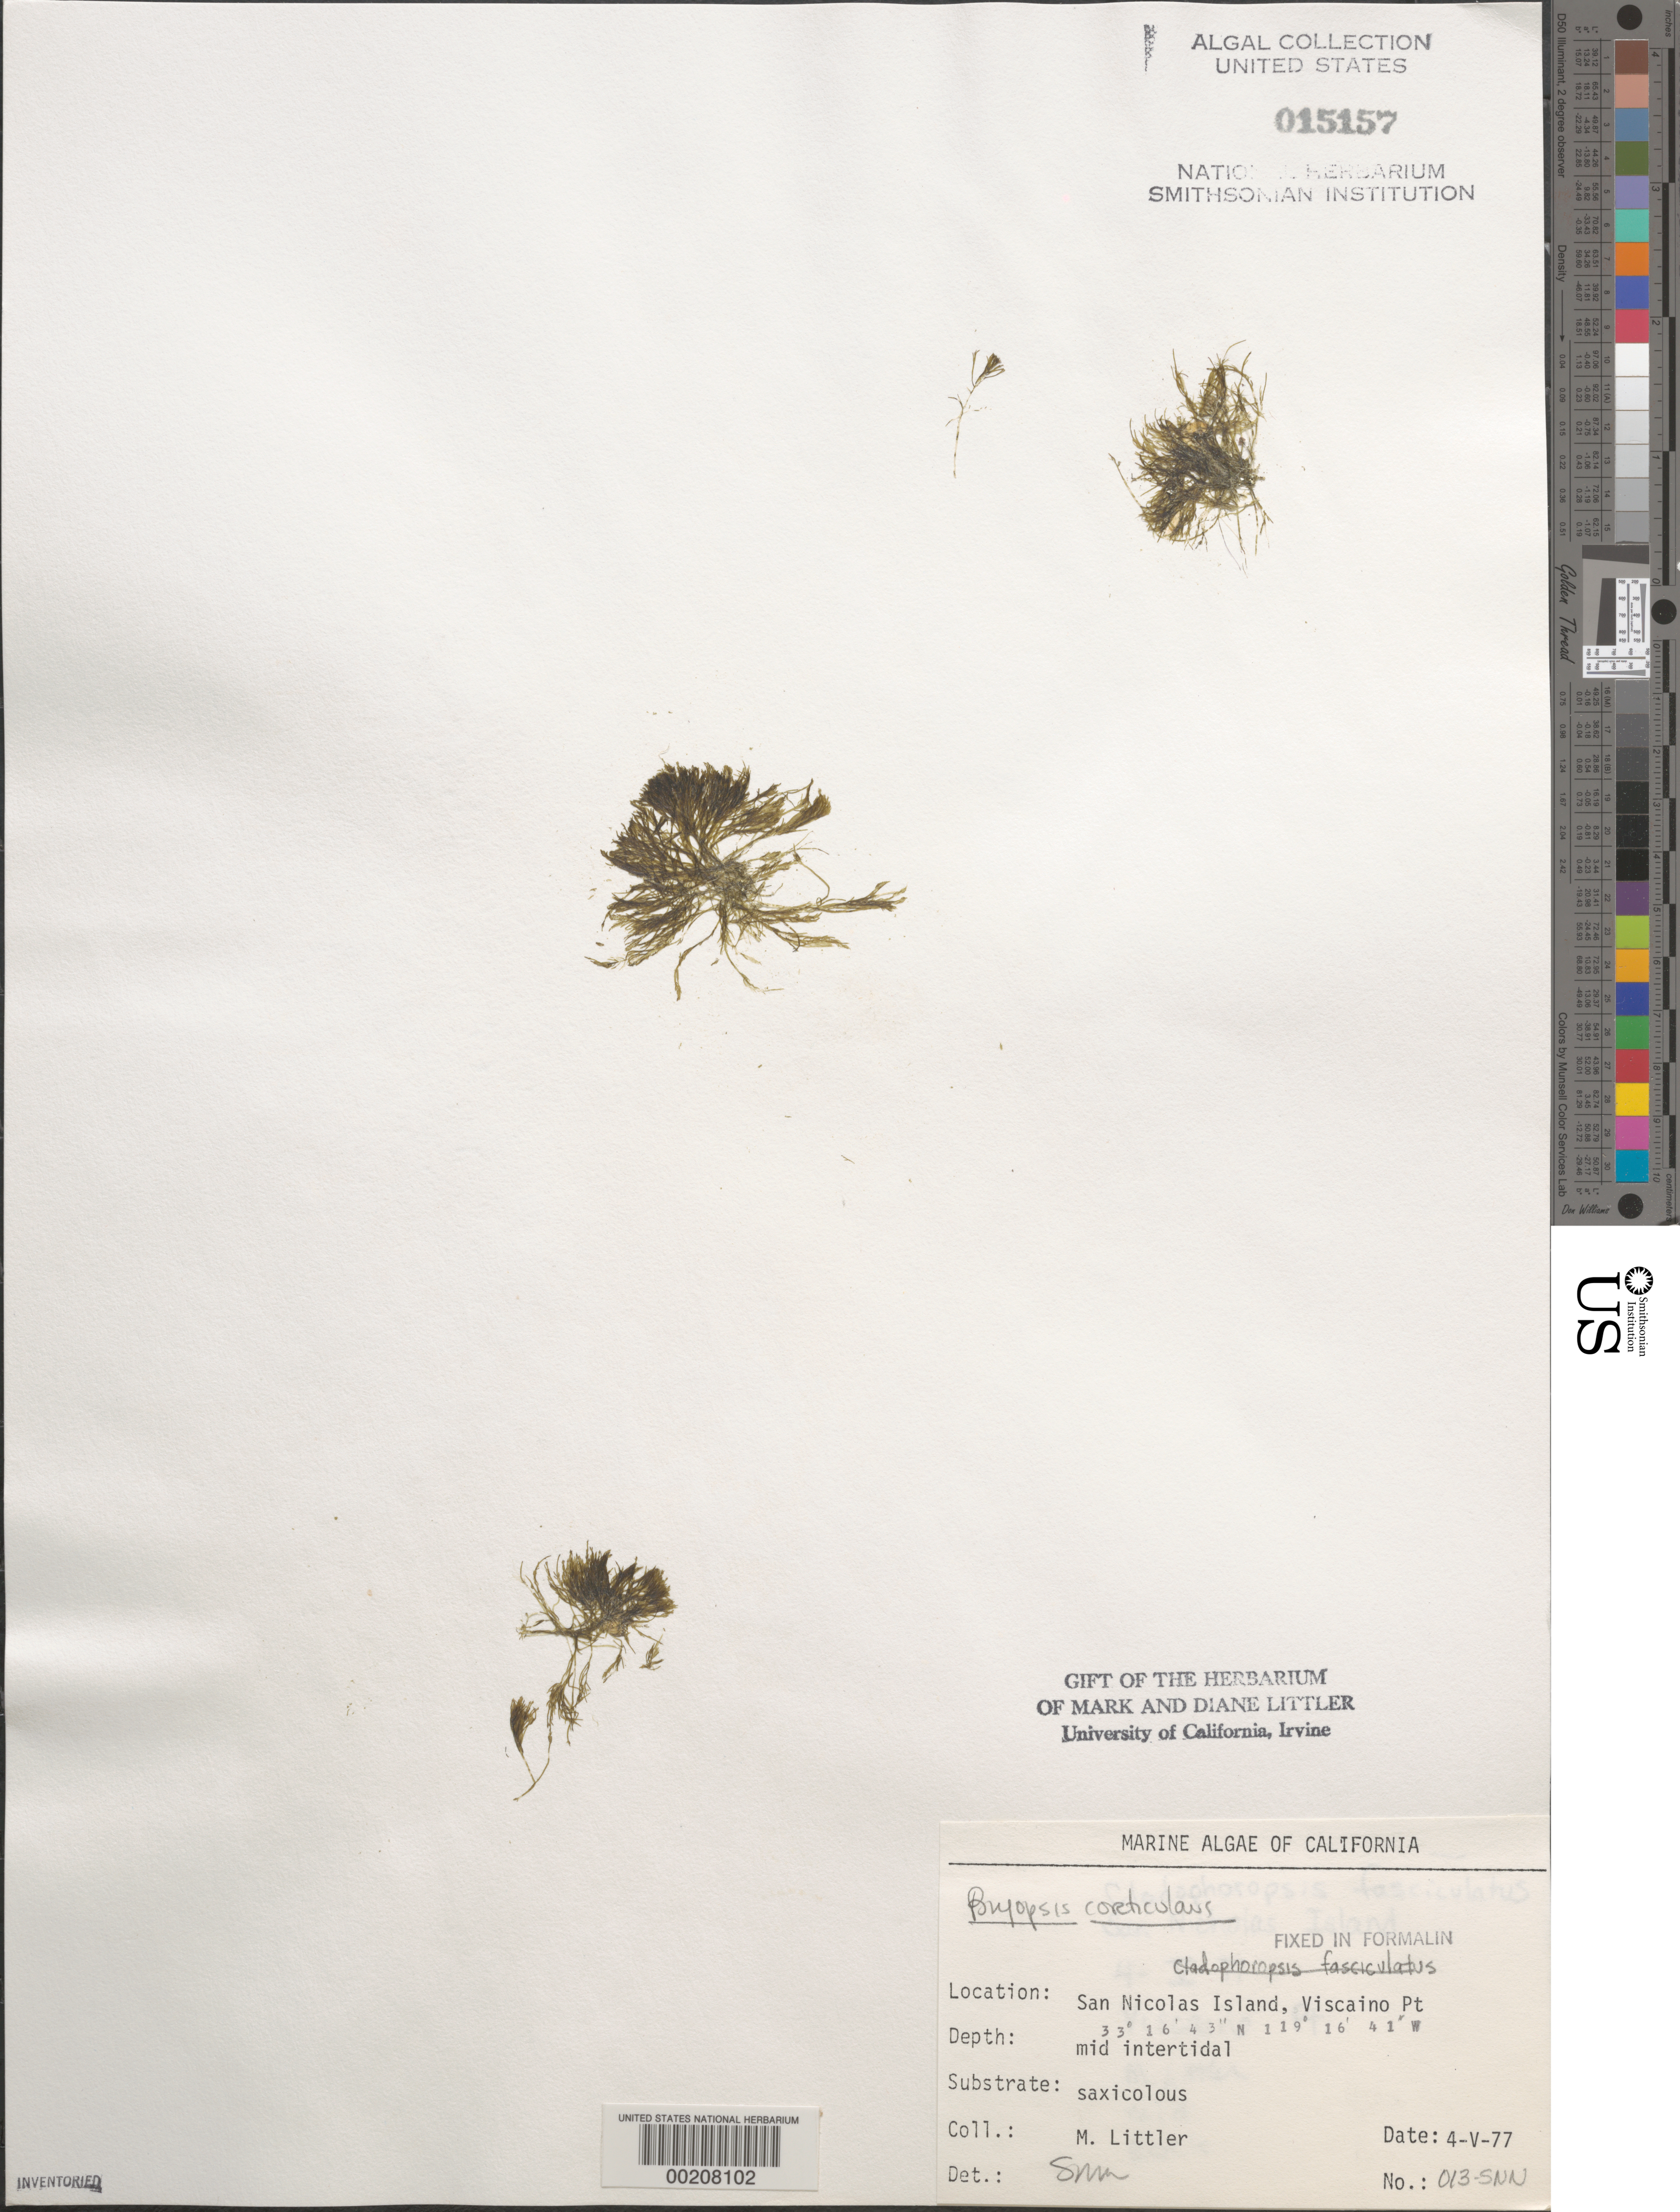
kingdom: Plantae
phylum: Chlorophyta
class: Ulvophyceae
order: Bryopsidales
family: Bryopsidaceae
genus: Bryopsis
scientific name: Bryopsis corticulans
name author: Setch. in Collins et al.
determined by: Murray, S. N.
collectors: M. M. Littler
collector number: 013-snn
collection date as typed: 04 May 1977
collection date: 1977-05-04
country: United States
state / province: California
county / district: Ventura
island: San Nicolas Island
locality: Viscaino Point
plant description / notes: BLM-SOCALBIGHT Rocky Intertidal Survey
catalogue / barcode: US 15157